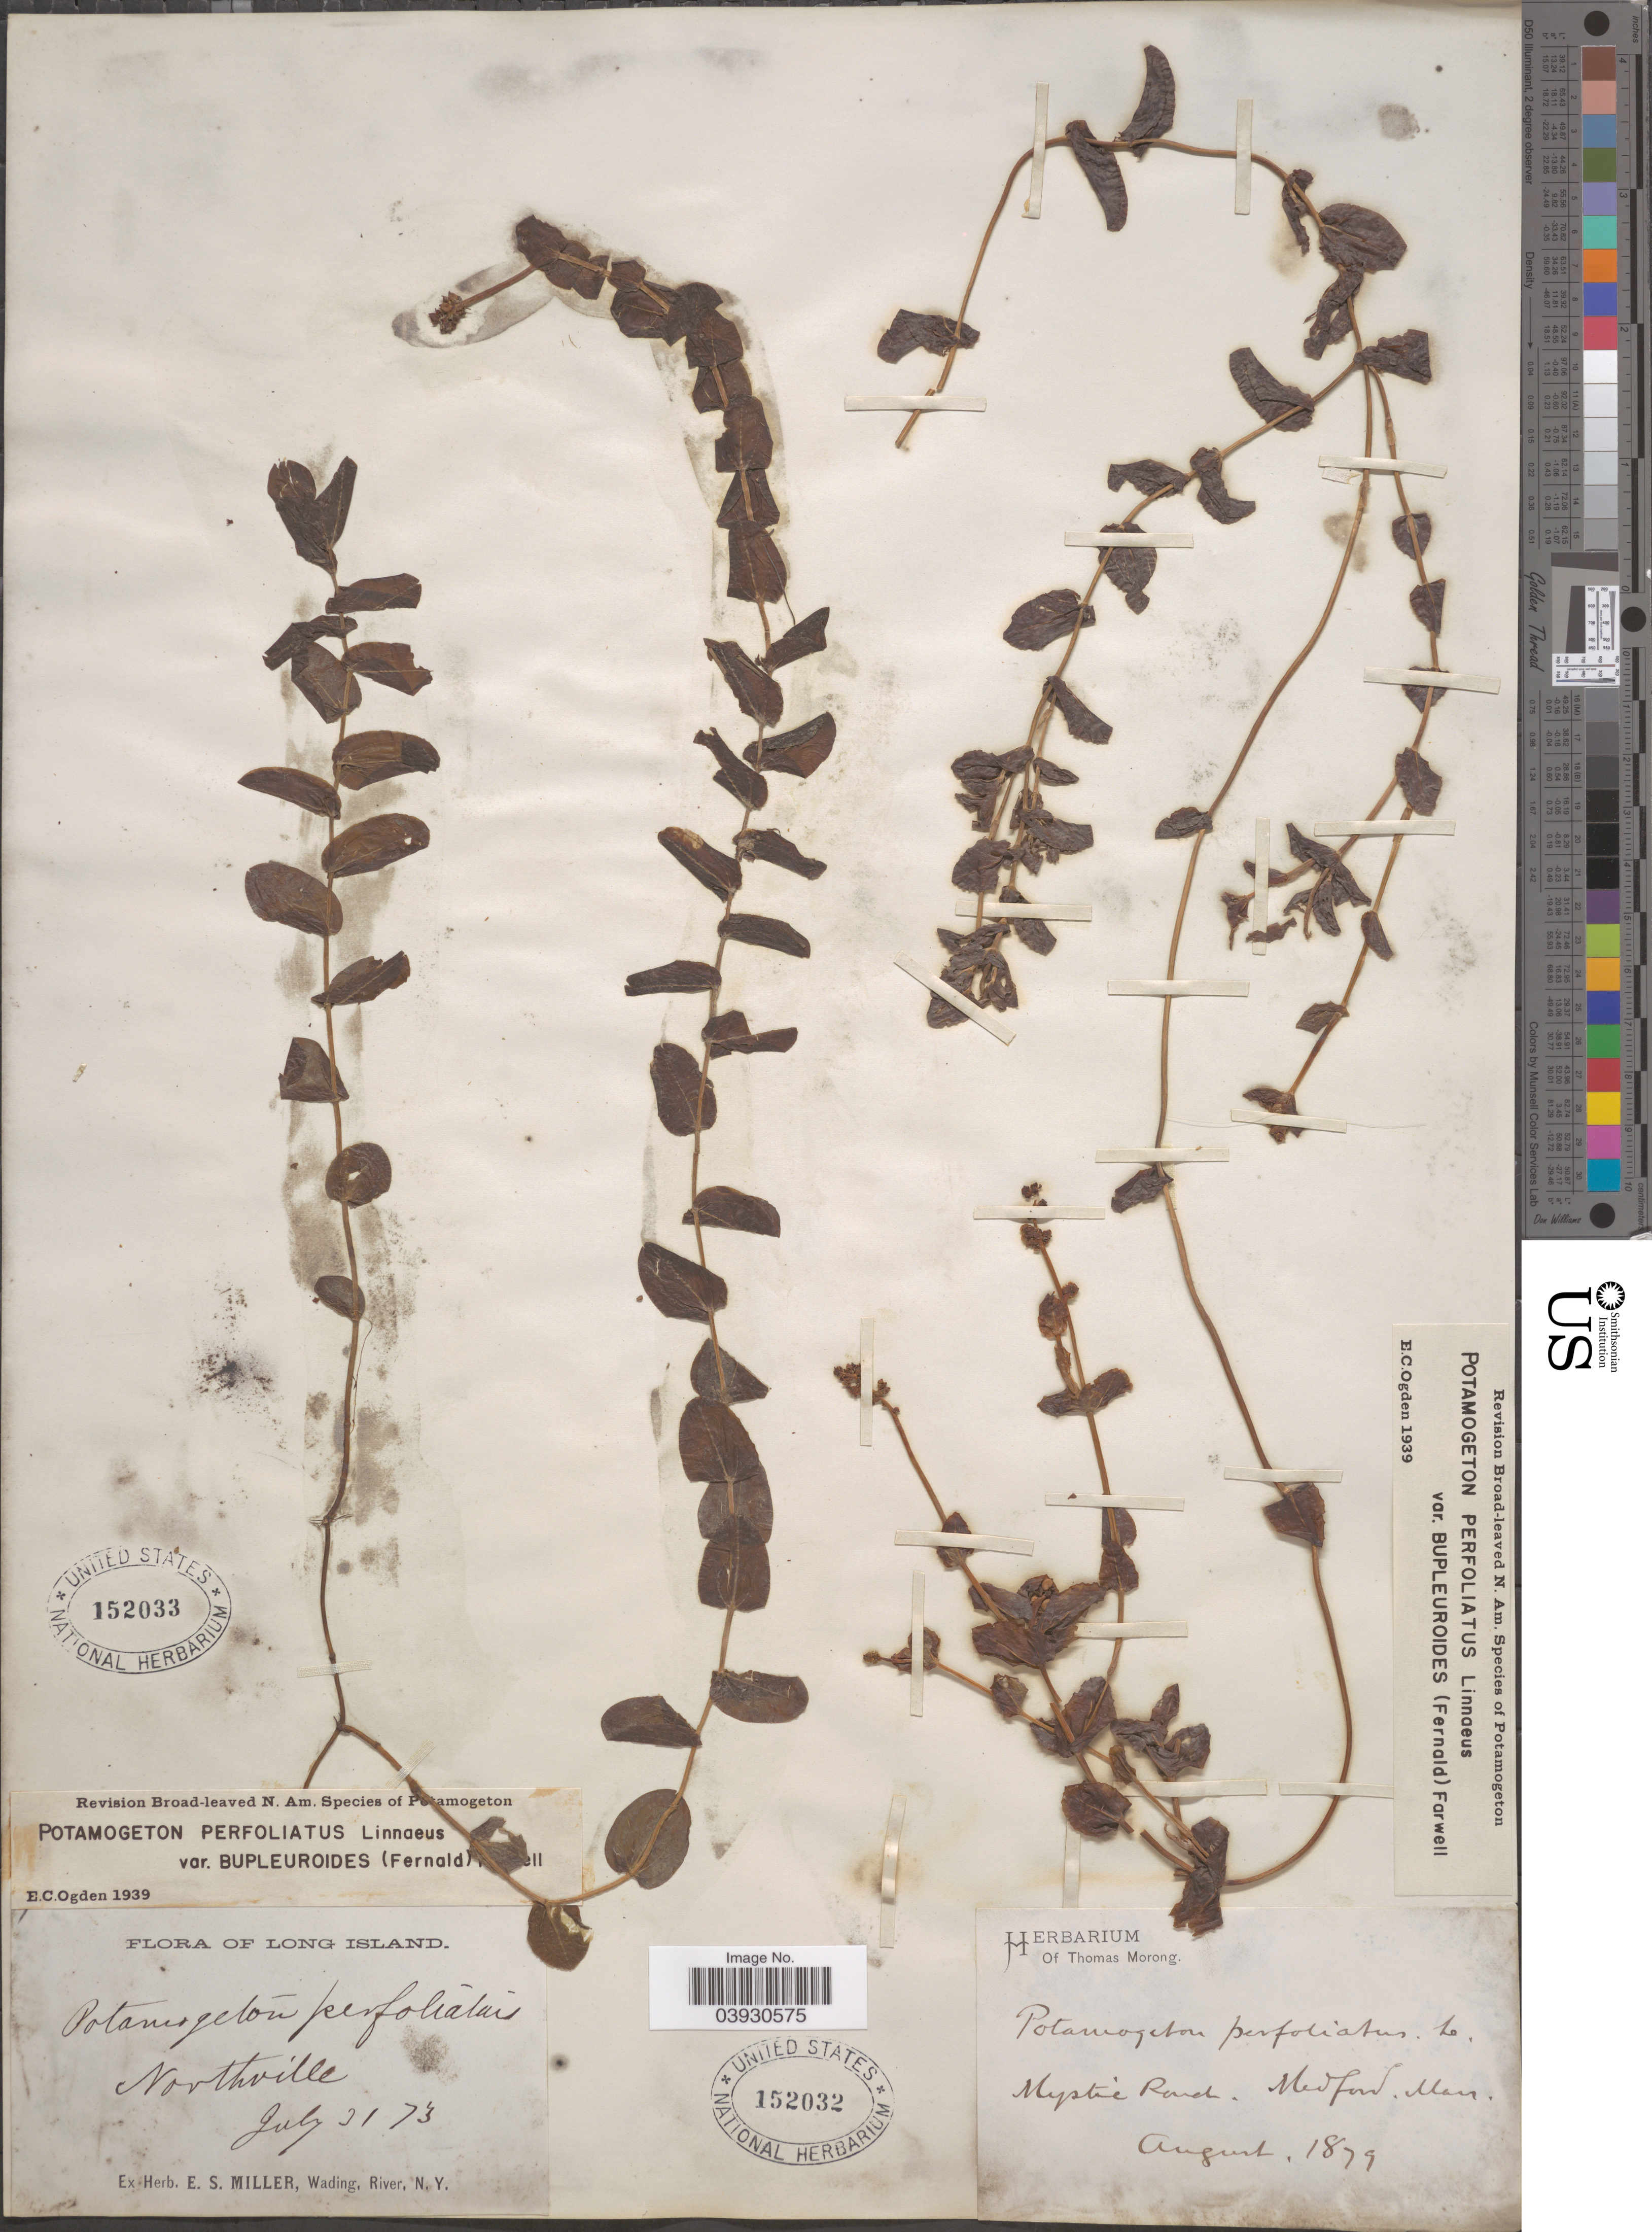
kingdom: Plantae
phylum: Tracheophyta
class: Liliopsida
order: Alismatales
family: Potamogetonaceae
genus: Potamogeton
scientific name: Potamogeton perfoliatus var. bupleuroides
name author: (Fernald) Farw.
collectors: ex herb. E. S. Miller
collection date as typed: Transcribed d/m/y: 31/7/73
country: United States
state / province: New York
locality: Long Island. Northville.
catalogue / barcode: US 152033